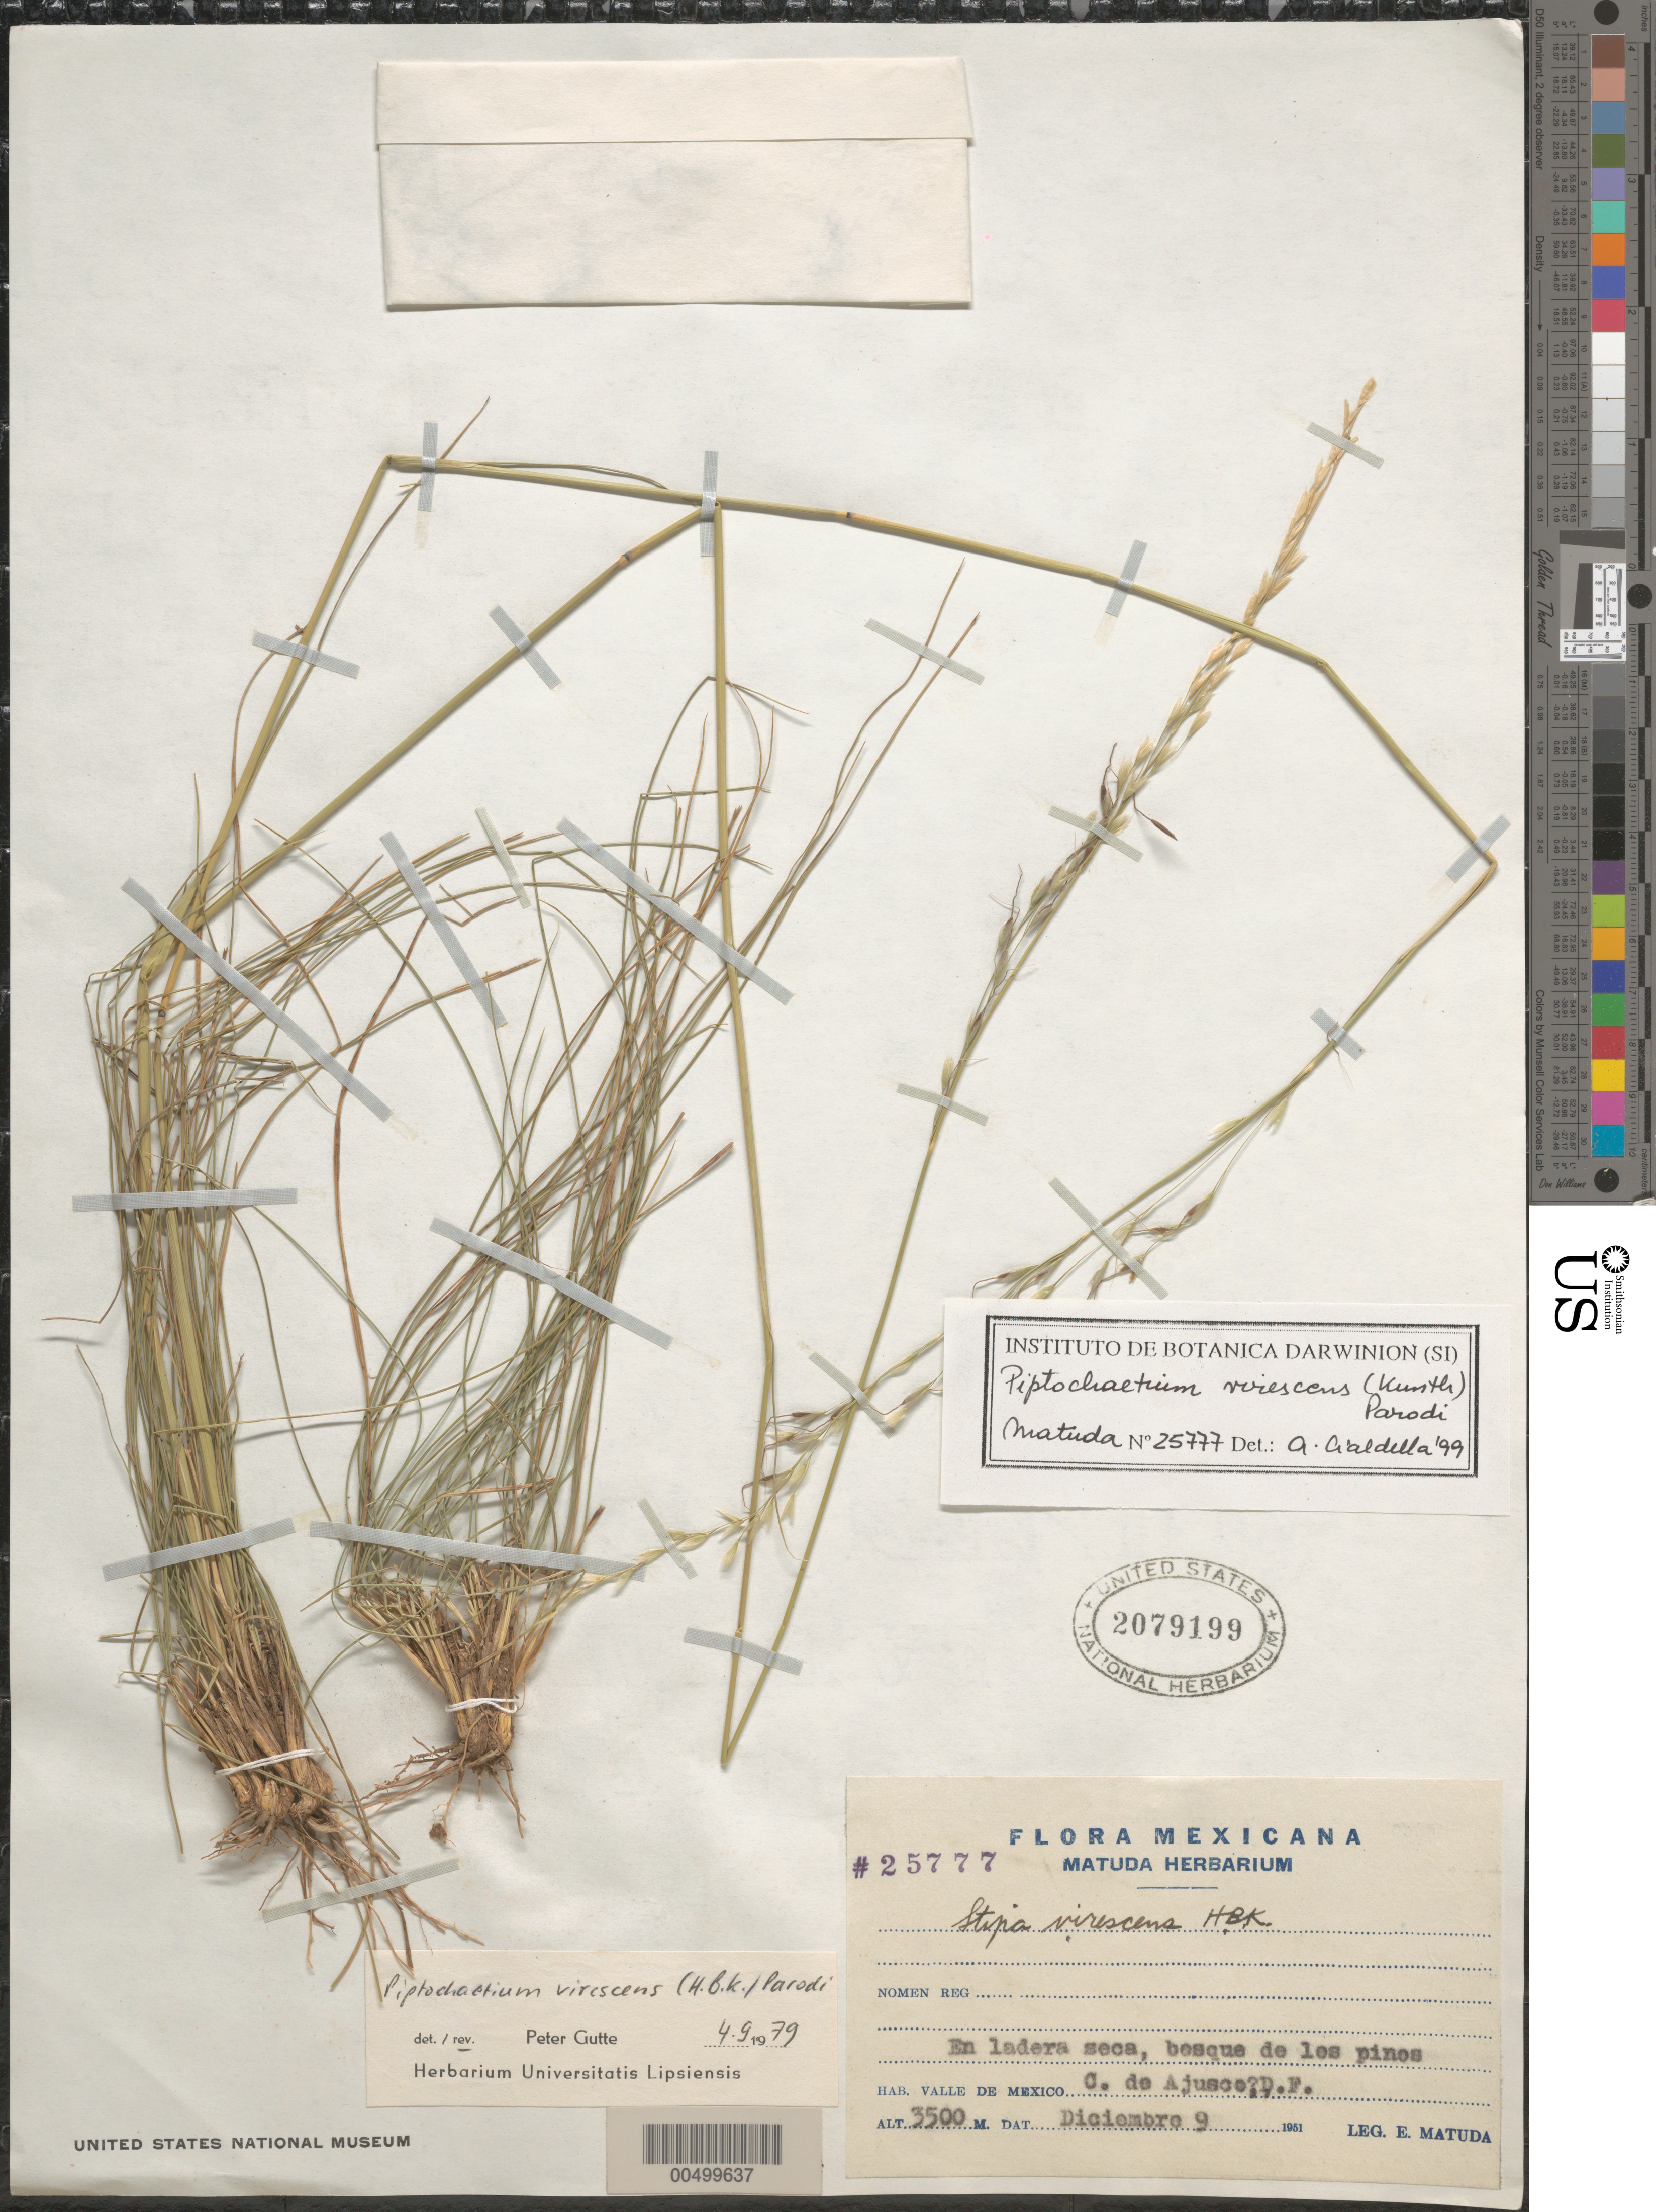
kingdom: Plantae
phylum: Tracheophyta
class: Liliopsida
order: Poales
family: Poaceae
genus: Piptochaetium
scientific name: Piptochaetium virescens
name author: (Kunth) Parodi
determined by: Gutte, P.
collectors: E. Matuda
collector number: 25777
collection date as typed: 9 Dec 1951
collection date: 1951-12-09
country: Mexico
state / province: Distrito Federal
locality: C. de Ajusco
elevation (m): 3500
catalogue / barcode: US 2079199